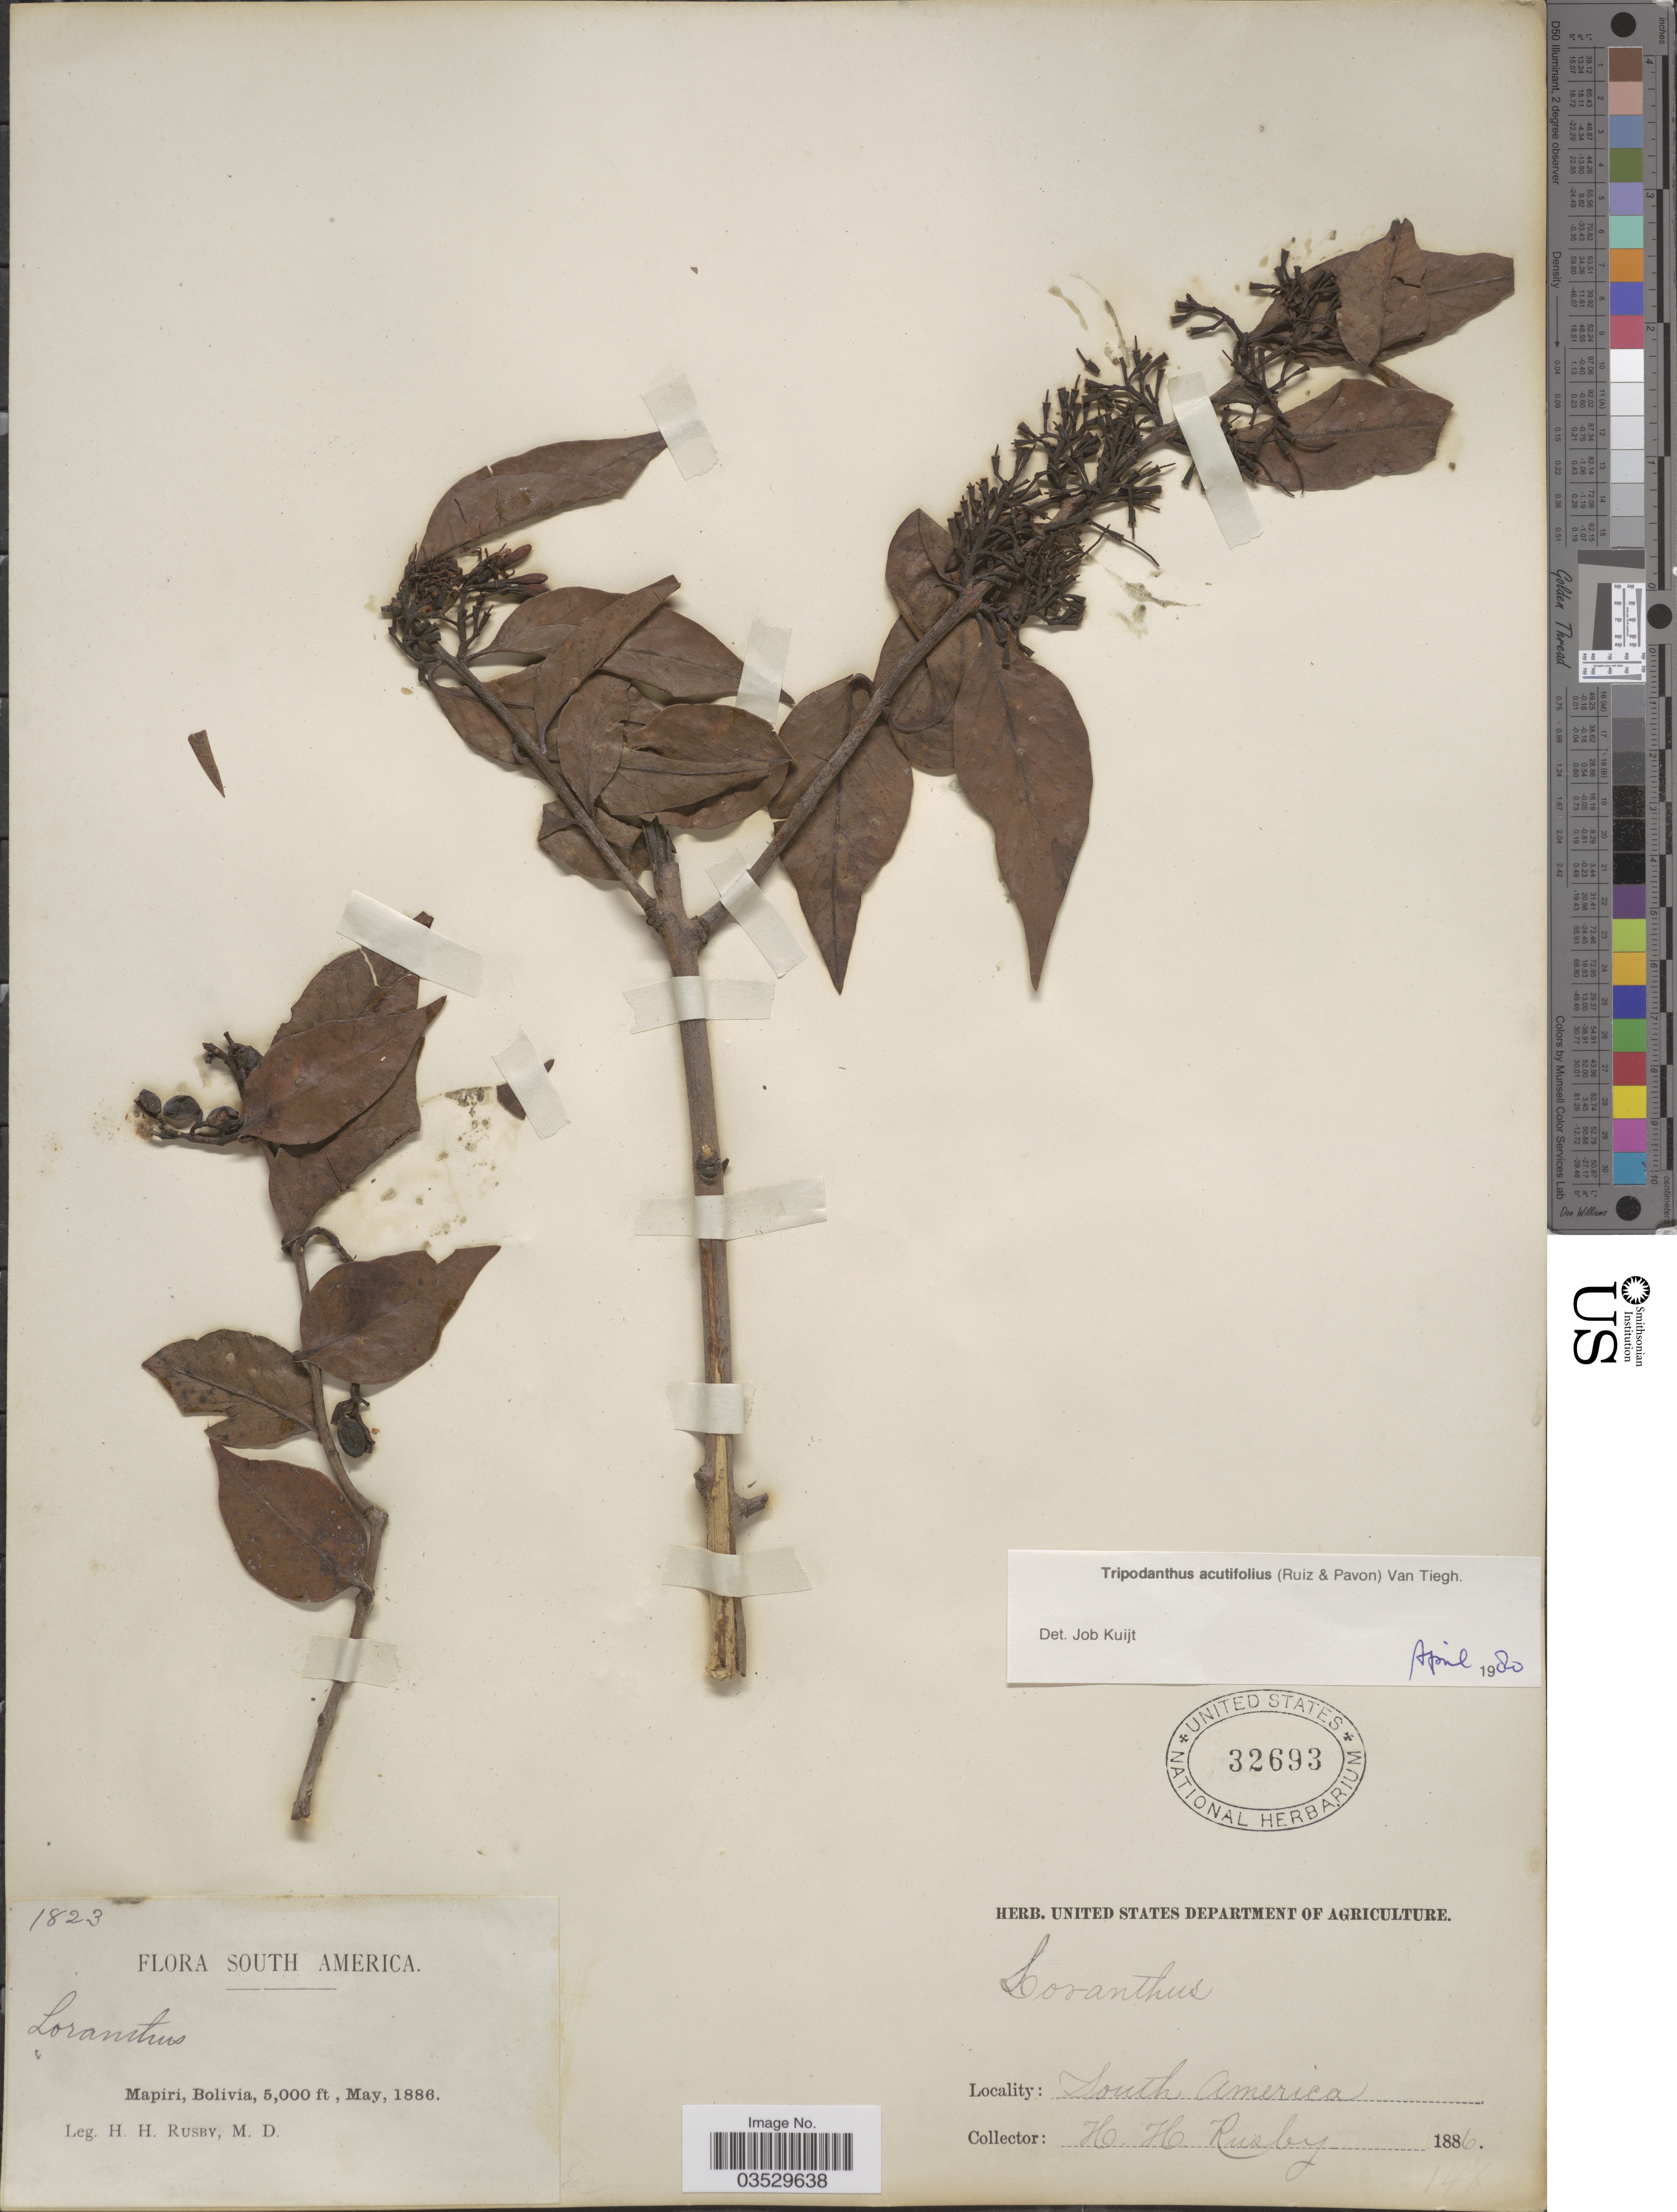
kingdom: Plantae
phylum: Tracheophyta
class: Magnoliopsida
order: Santalales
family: Loranthaceae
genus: Tripodanthus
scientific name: Tripodanthus acutifolius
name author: Tiegh.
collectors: H. H. Rusby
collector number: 1823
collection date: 1886-05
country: Bolivia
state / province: La Páz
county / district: Larecaja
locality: Mapiri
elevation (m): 1524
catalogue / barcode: US 32693